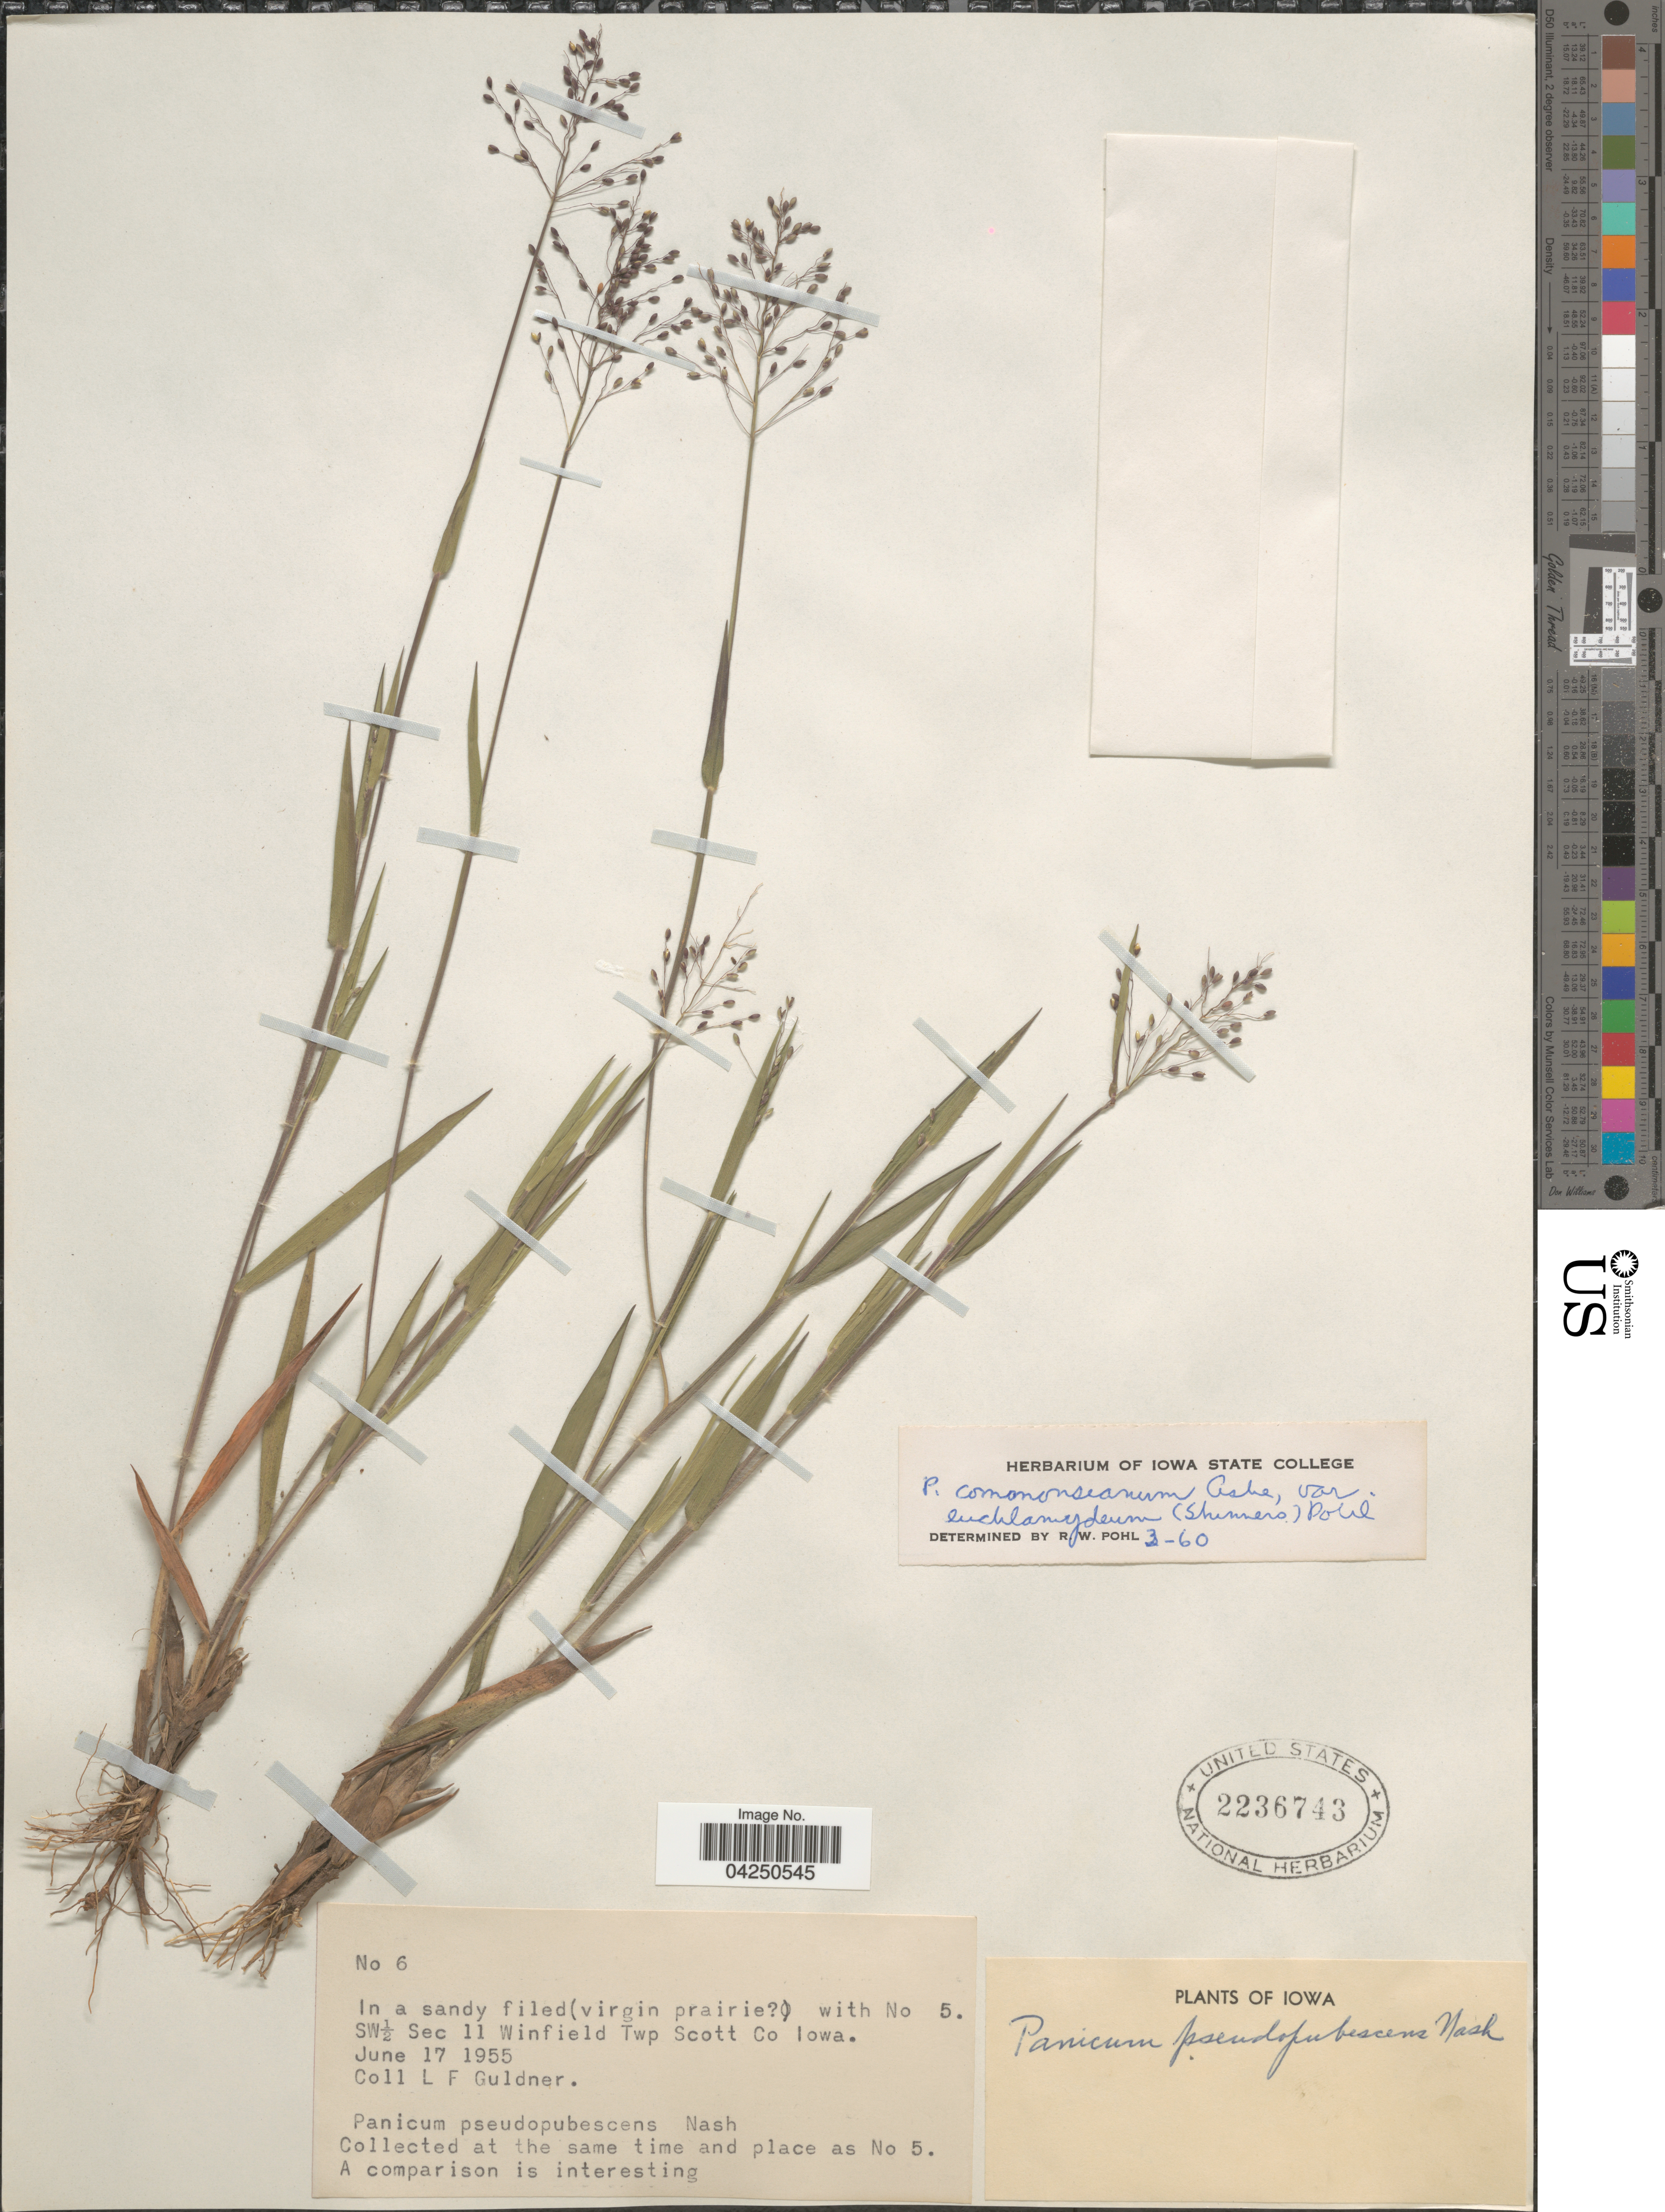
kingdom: Plantae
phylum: Tracheophyta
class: Liliopsida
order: Poales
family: Poaceae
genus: Dichanthelium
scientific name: Dichanthelium acuminatum var. acuminatum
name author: (Sw.) Gould & C.A. Clark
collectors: L. Guldner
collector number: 6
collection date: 1955-06-17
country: United States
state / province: Iowa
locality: SW½ Sec 11 Winfield Twp Scott Co.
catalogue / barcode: US 2236743